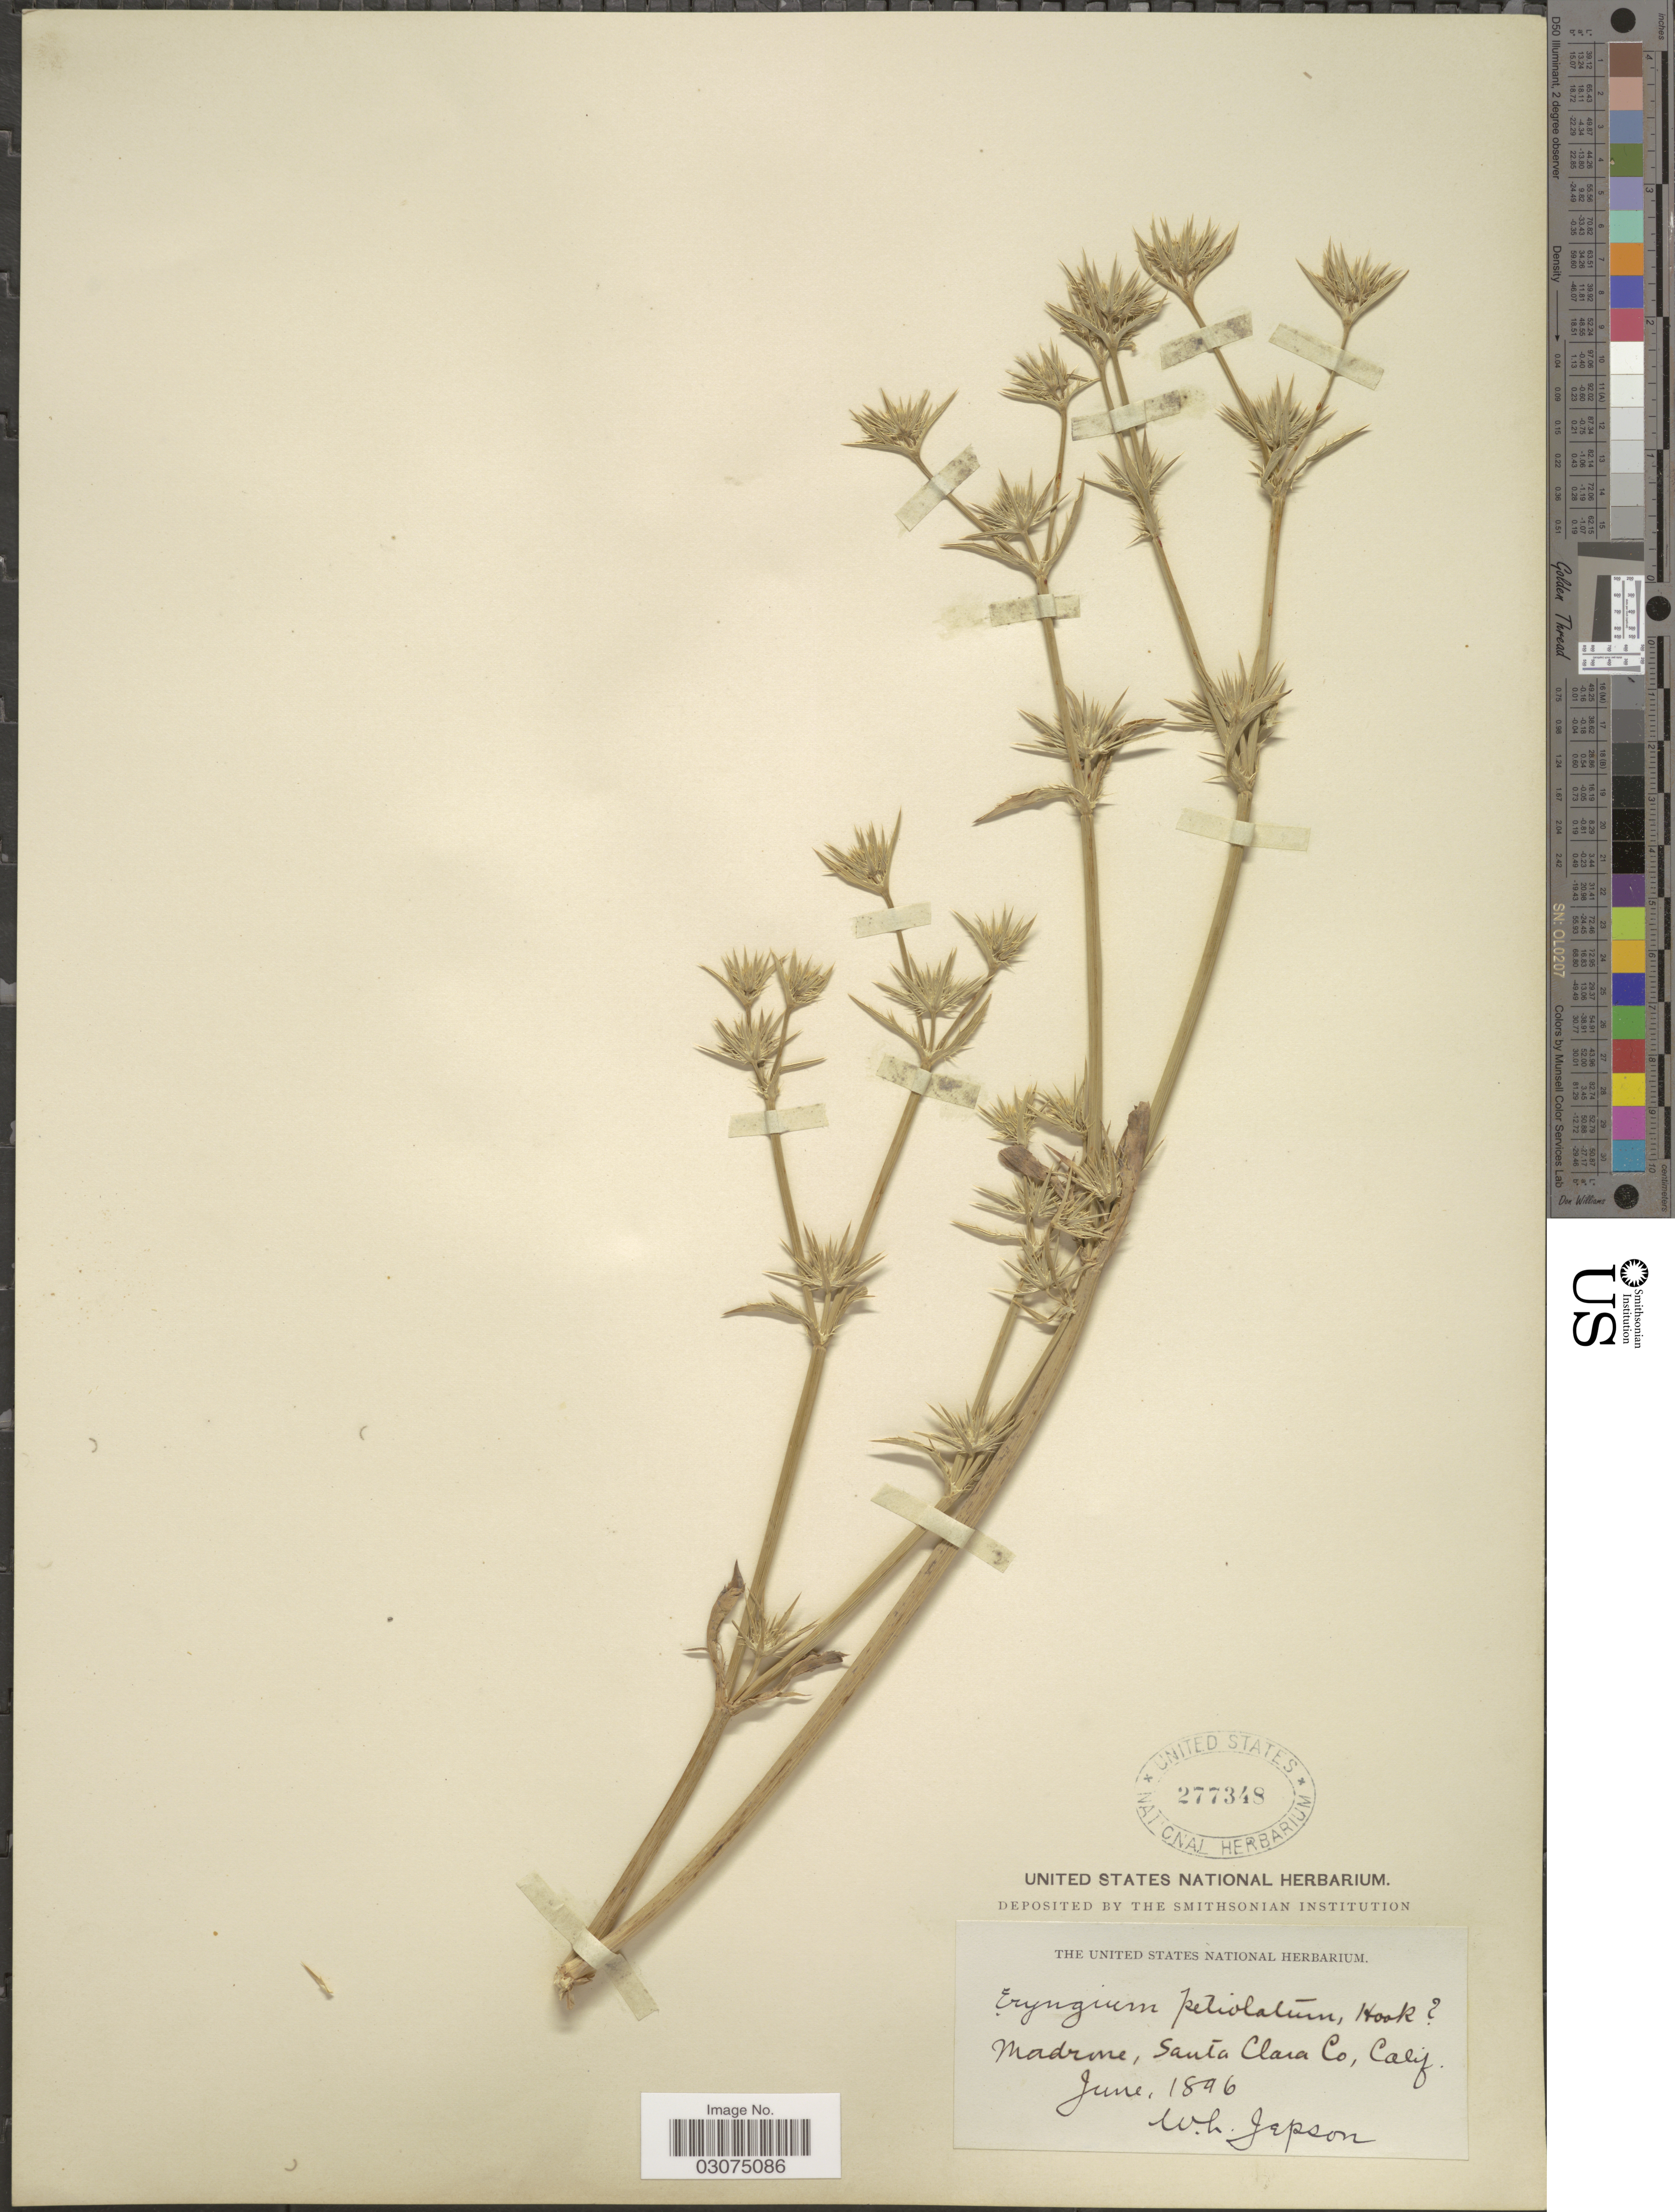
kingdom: Plantae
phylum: Tracheophyta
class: Magnoliopsida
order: Apiales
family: Apiaceae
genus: Eryngium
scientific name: Eryngium vaseyi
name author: J.M. Coult. & Rose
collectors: W. L. Jepson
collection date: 1896-06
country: United States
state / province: California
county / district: Santa Clara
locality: Madrone, Santa Clara Co.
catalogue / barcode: US 277348